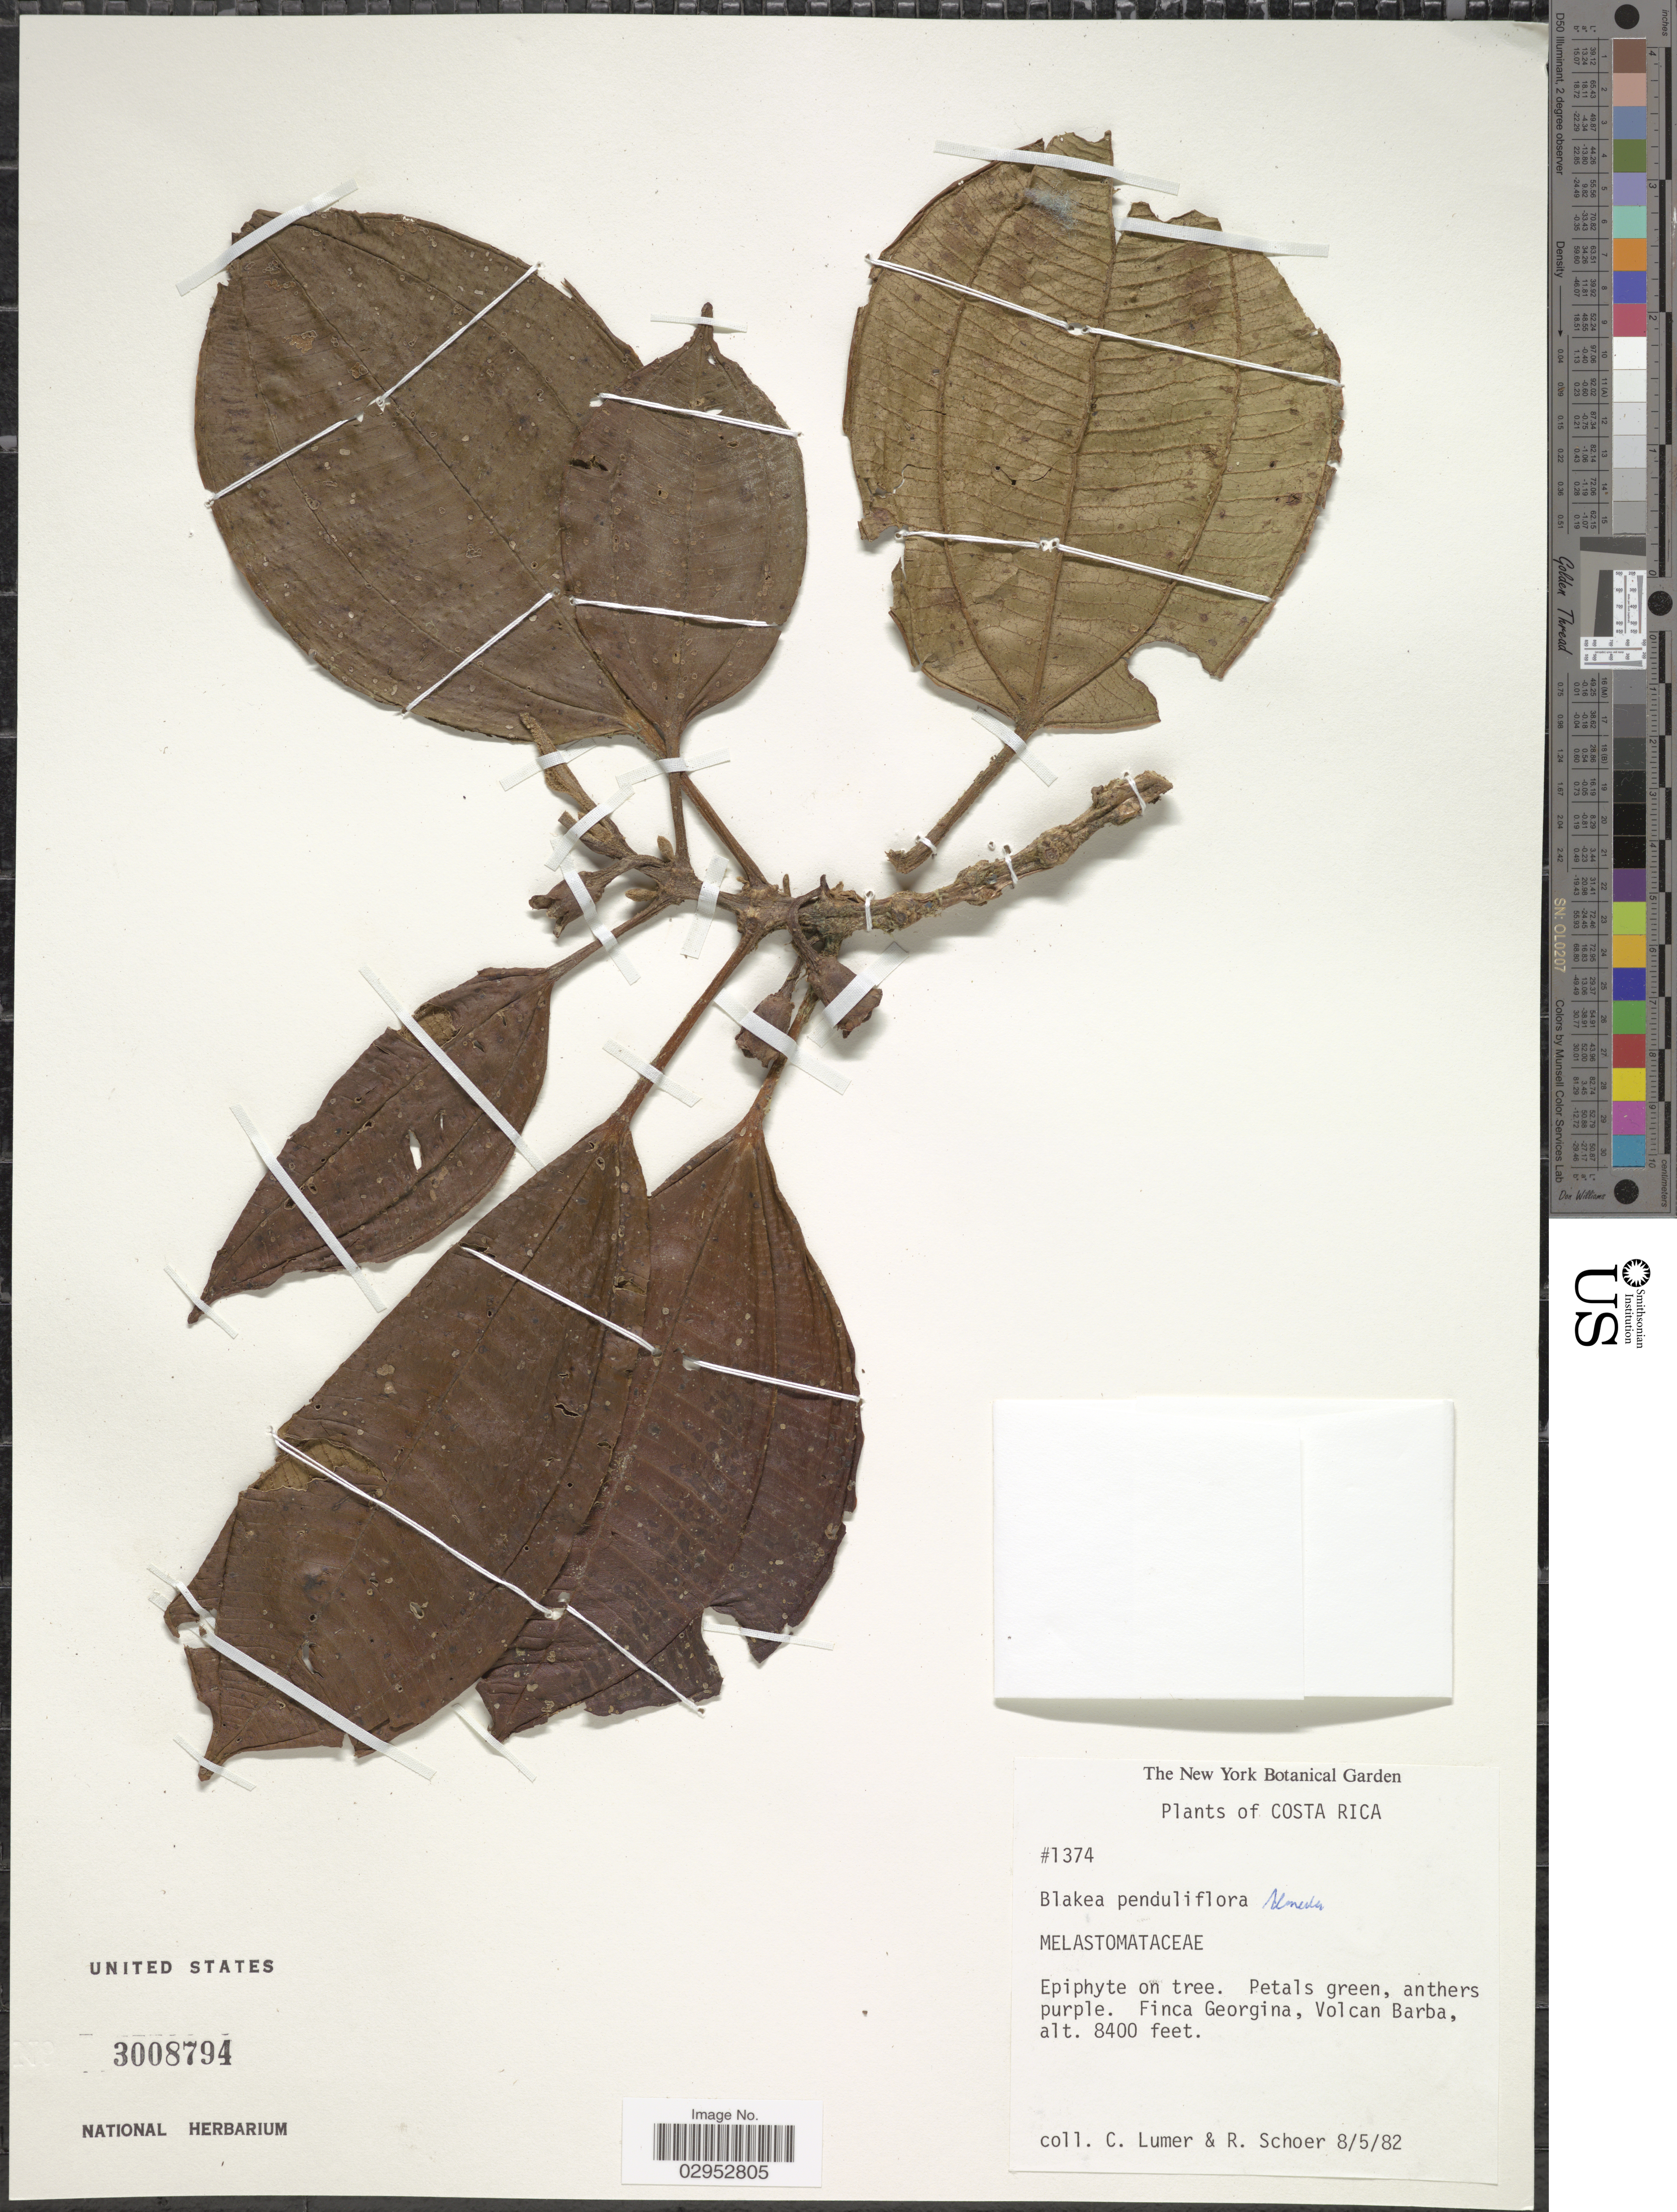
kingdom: Plantae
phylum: Tracheophyta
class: Magnoliopsida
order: Myrtales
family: Melastomataceae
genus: Blakea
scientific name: Blakea penduliflora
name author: Almeda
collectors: C. Lumer & R. Schoer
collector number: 1374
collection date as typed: Transcribed d/m/y: 8/5/82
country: Costa Rica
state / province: Heredia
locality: Finca Georgina, Volcan Barba.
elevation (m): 2560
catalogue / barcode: US 3008794